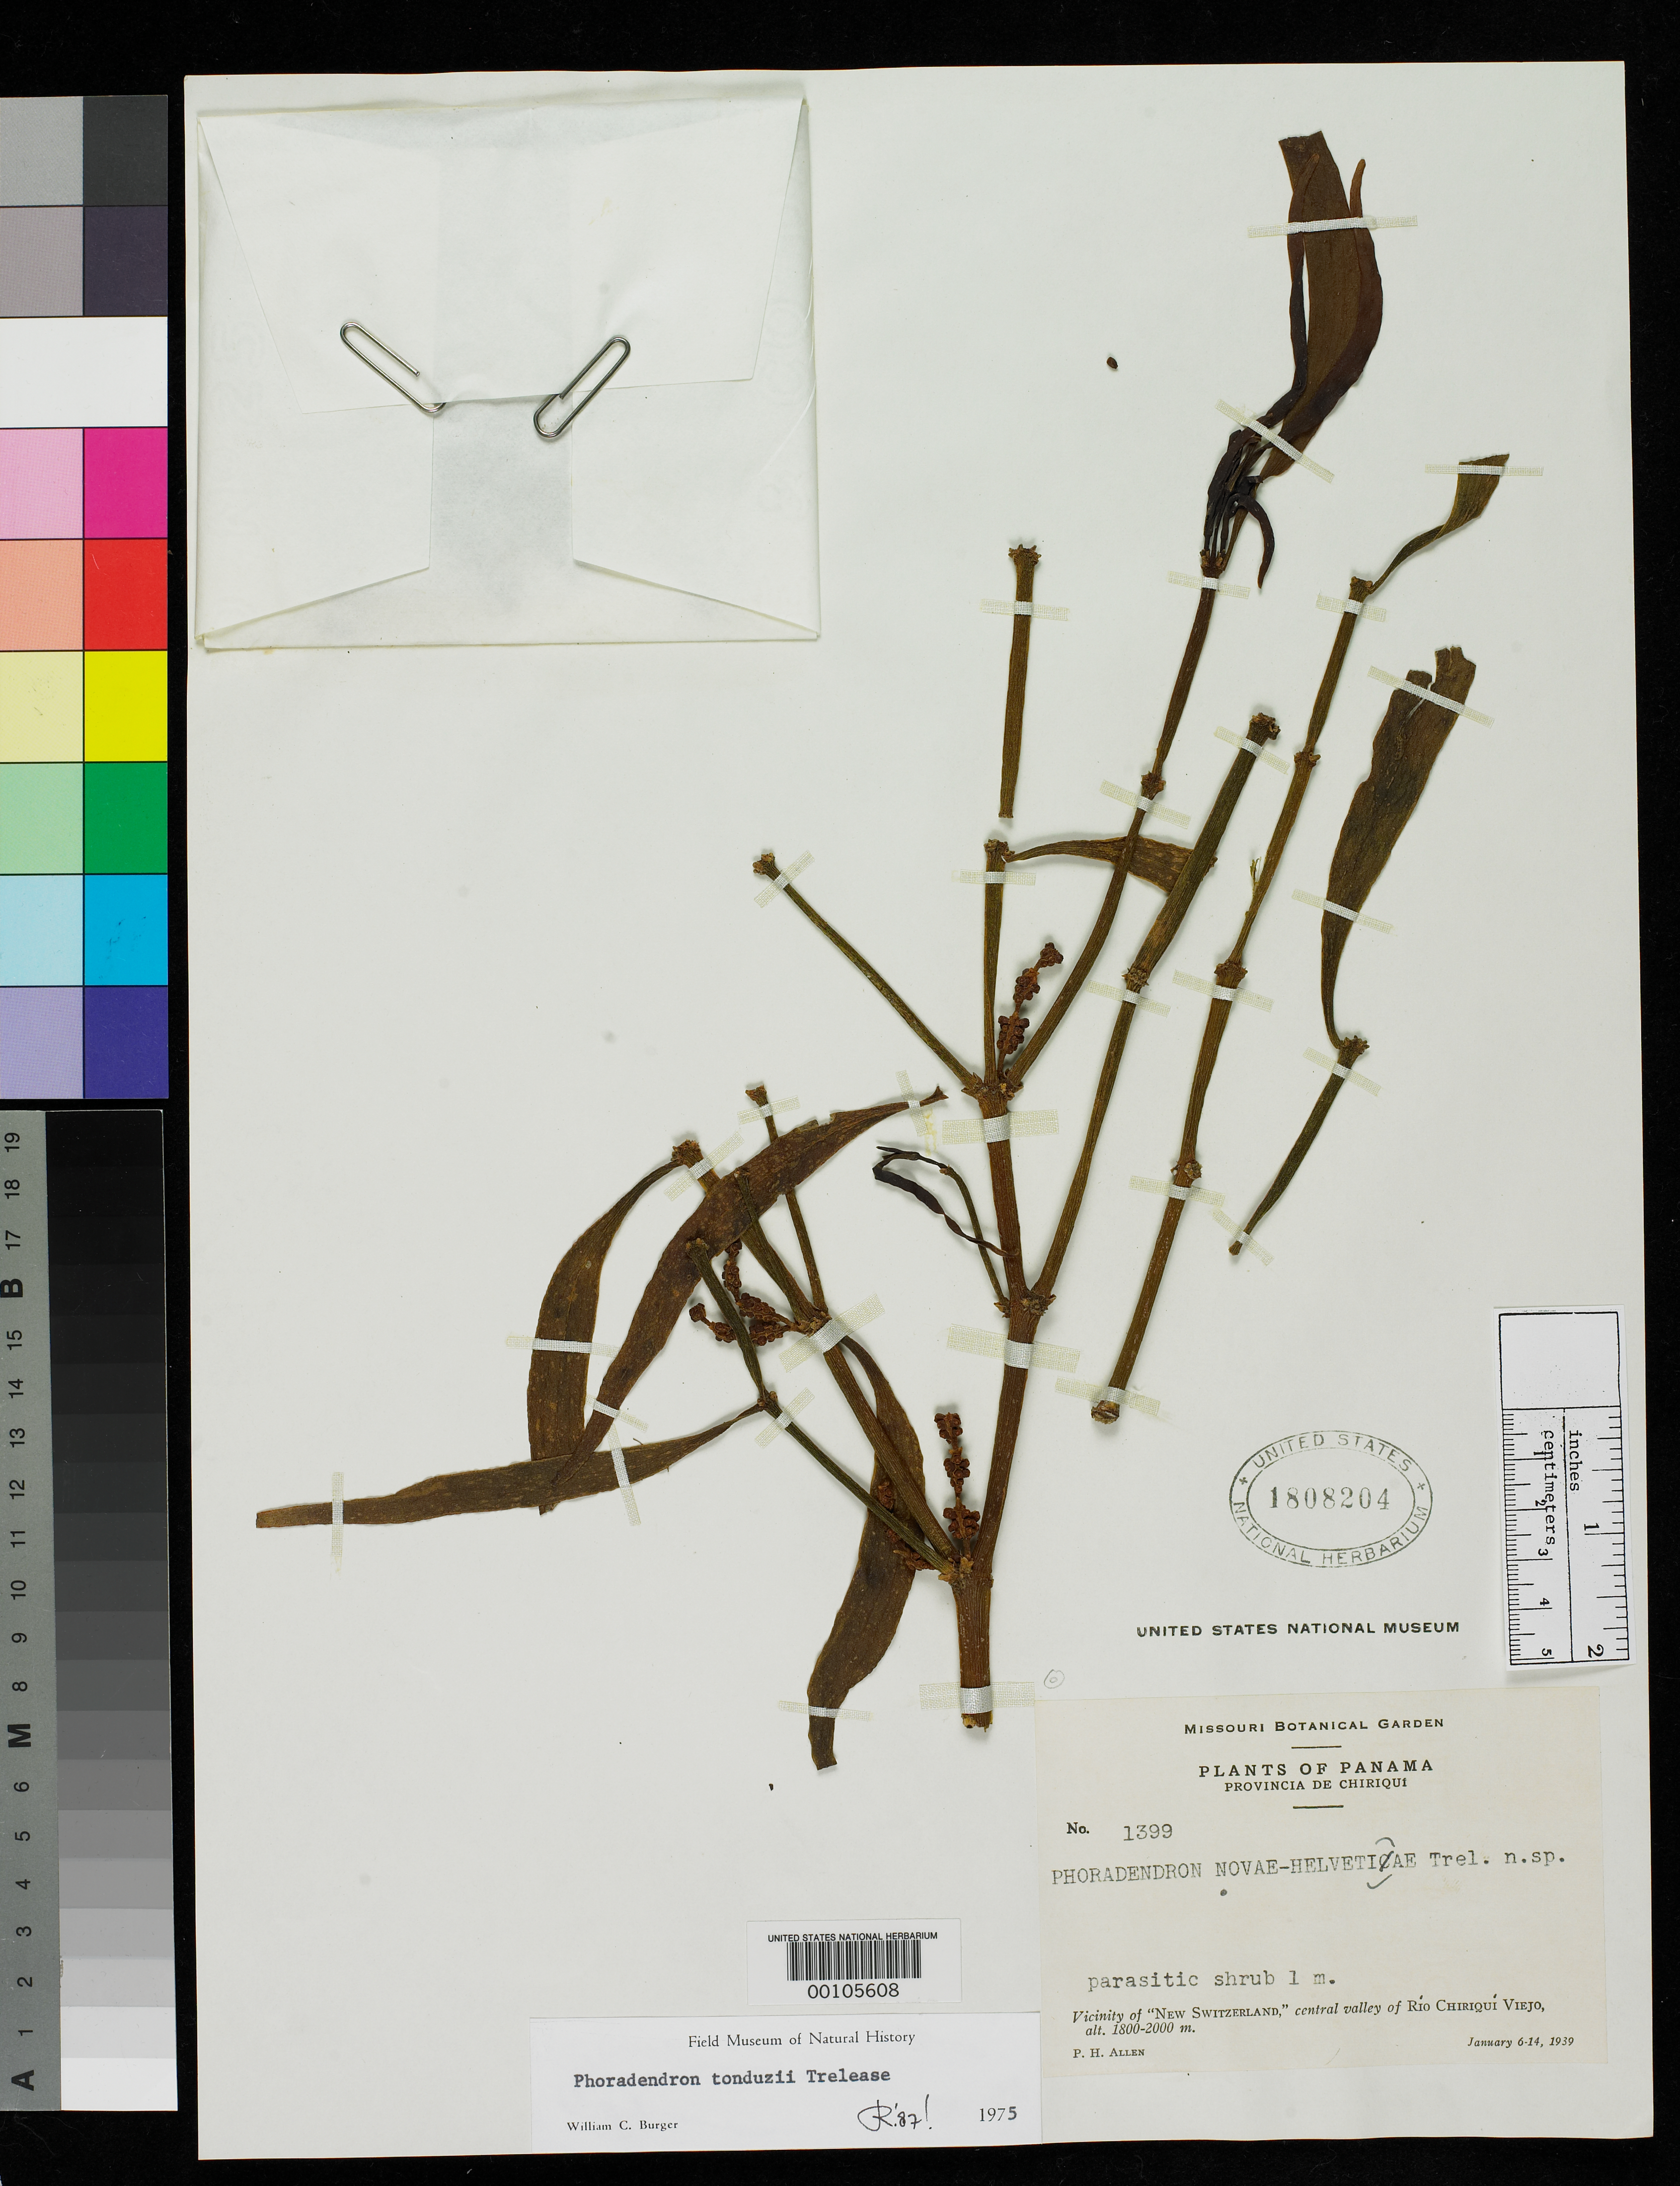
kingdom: Plantae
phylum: Tracheophyta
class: Magnoliopsida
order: Santalales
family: Viscaceae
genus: Phoradendron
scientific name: Phoradendron novae-helvetiae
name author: Trel. in Woodson & Schery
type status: Isotype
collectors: P. H. Allen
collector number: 1399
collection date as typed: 06 Jan 1939 to 14 Jan 1939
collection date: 1939-01-06/1939-01-14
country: Panama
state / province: Chiriquí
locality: Central Valley of Rio Chiriqui Viejo.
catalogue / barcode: US 1808204